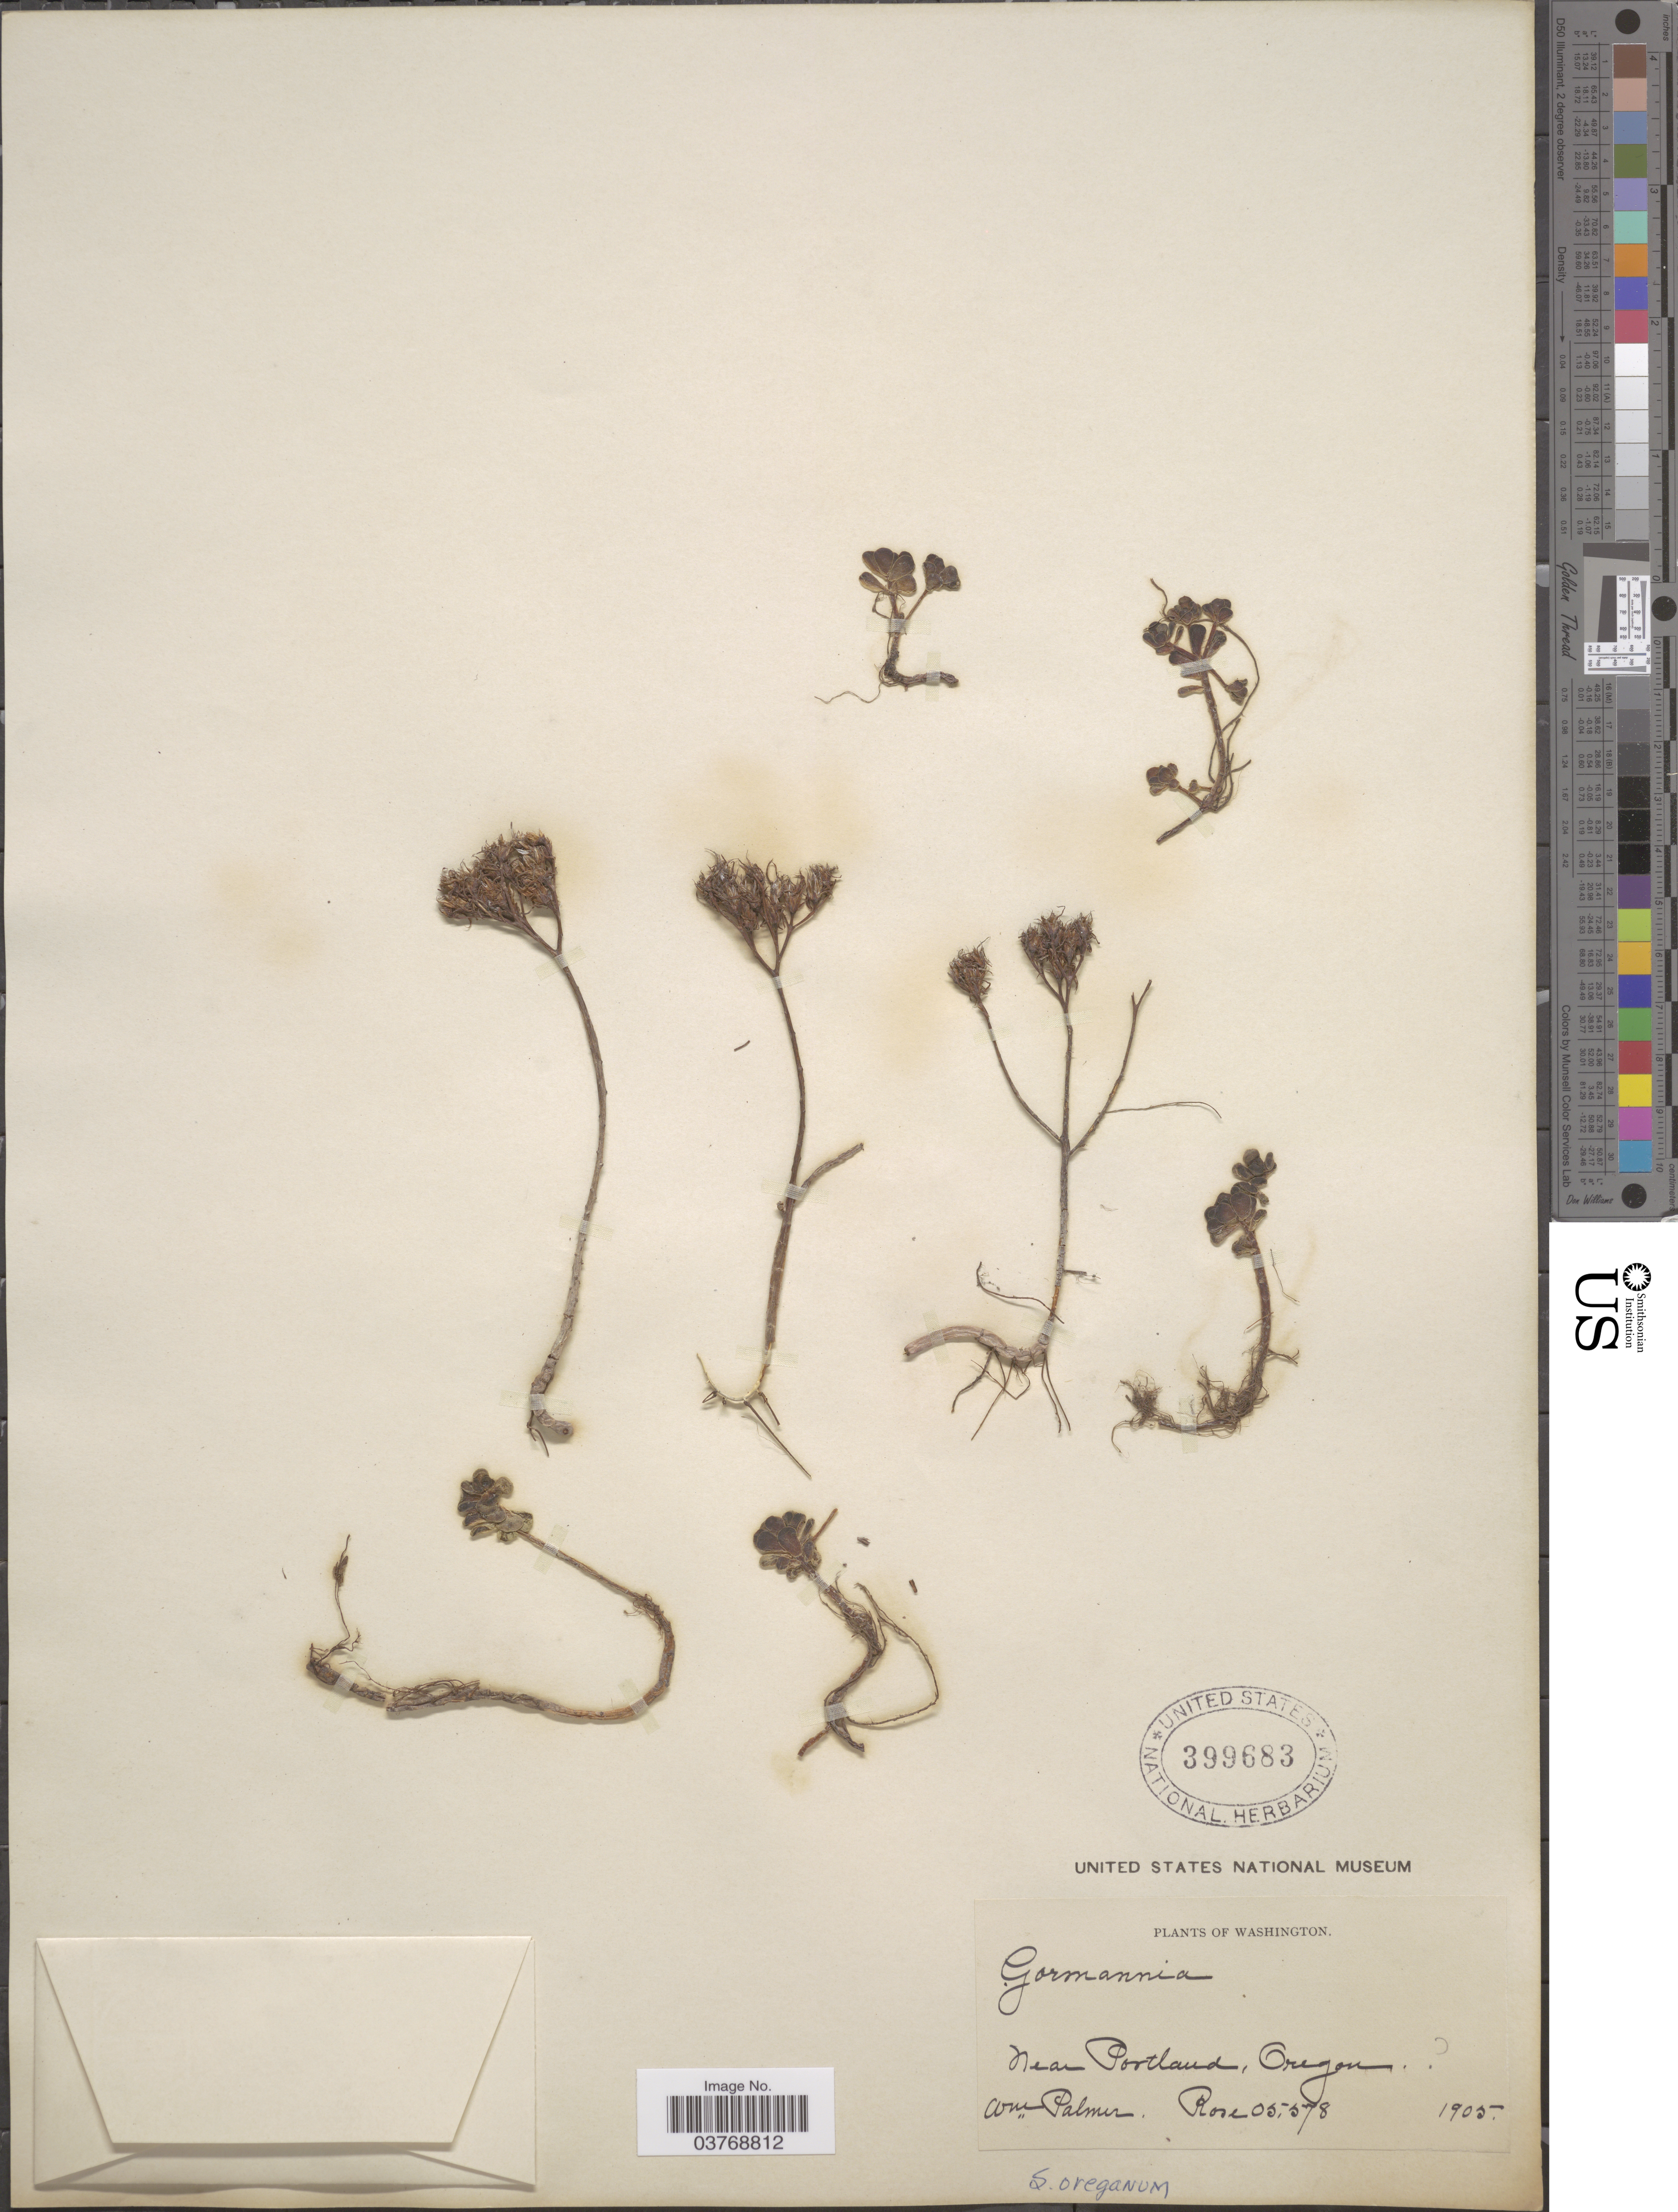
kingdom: Plantae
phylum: Tracheophyta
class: Magnoliopsida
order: Saxifragales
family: Crassulaceae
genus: Sedum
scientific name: Sedum sp.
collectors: W. Palmer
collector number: Rose05578?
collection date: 1905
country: United States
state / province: Oregon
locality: Near Portland.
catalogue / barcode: US 399683